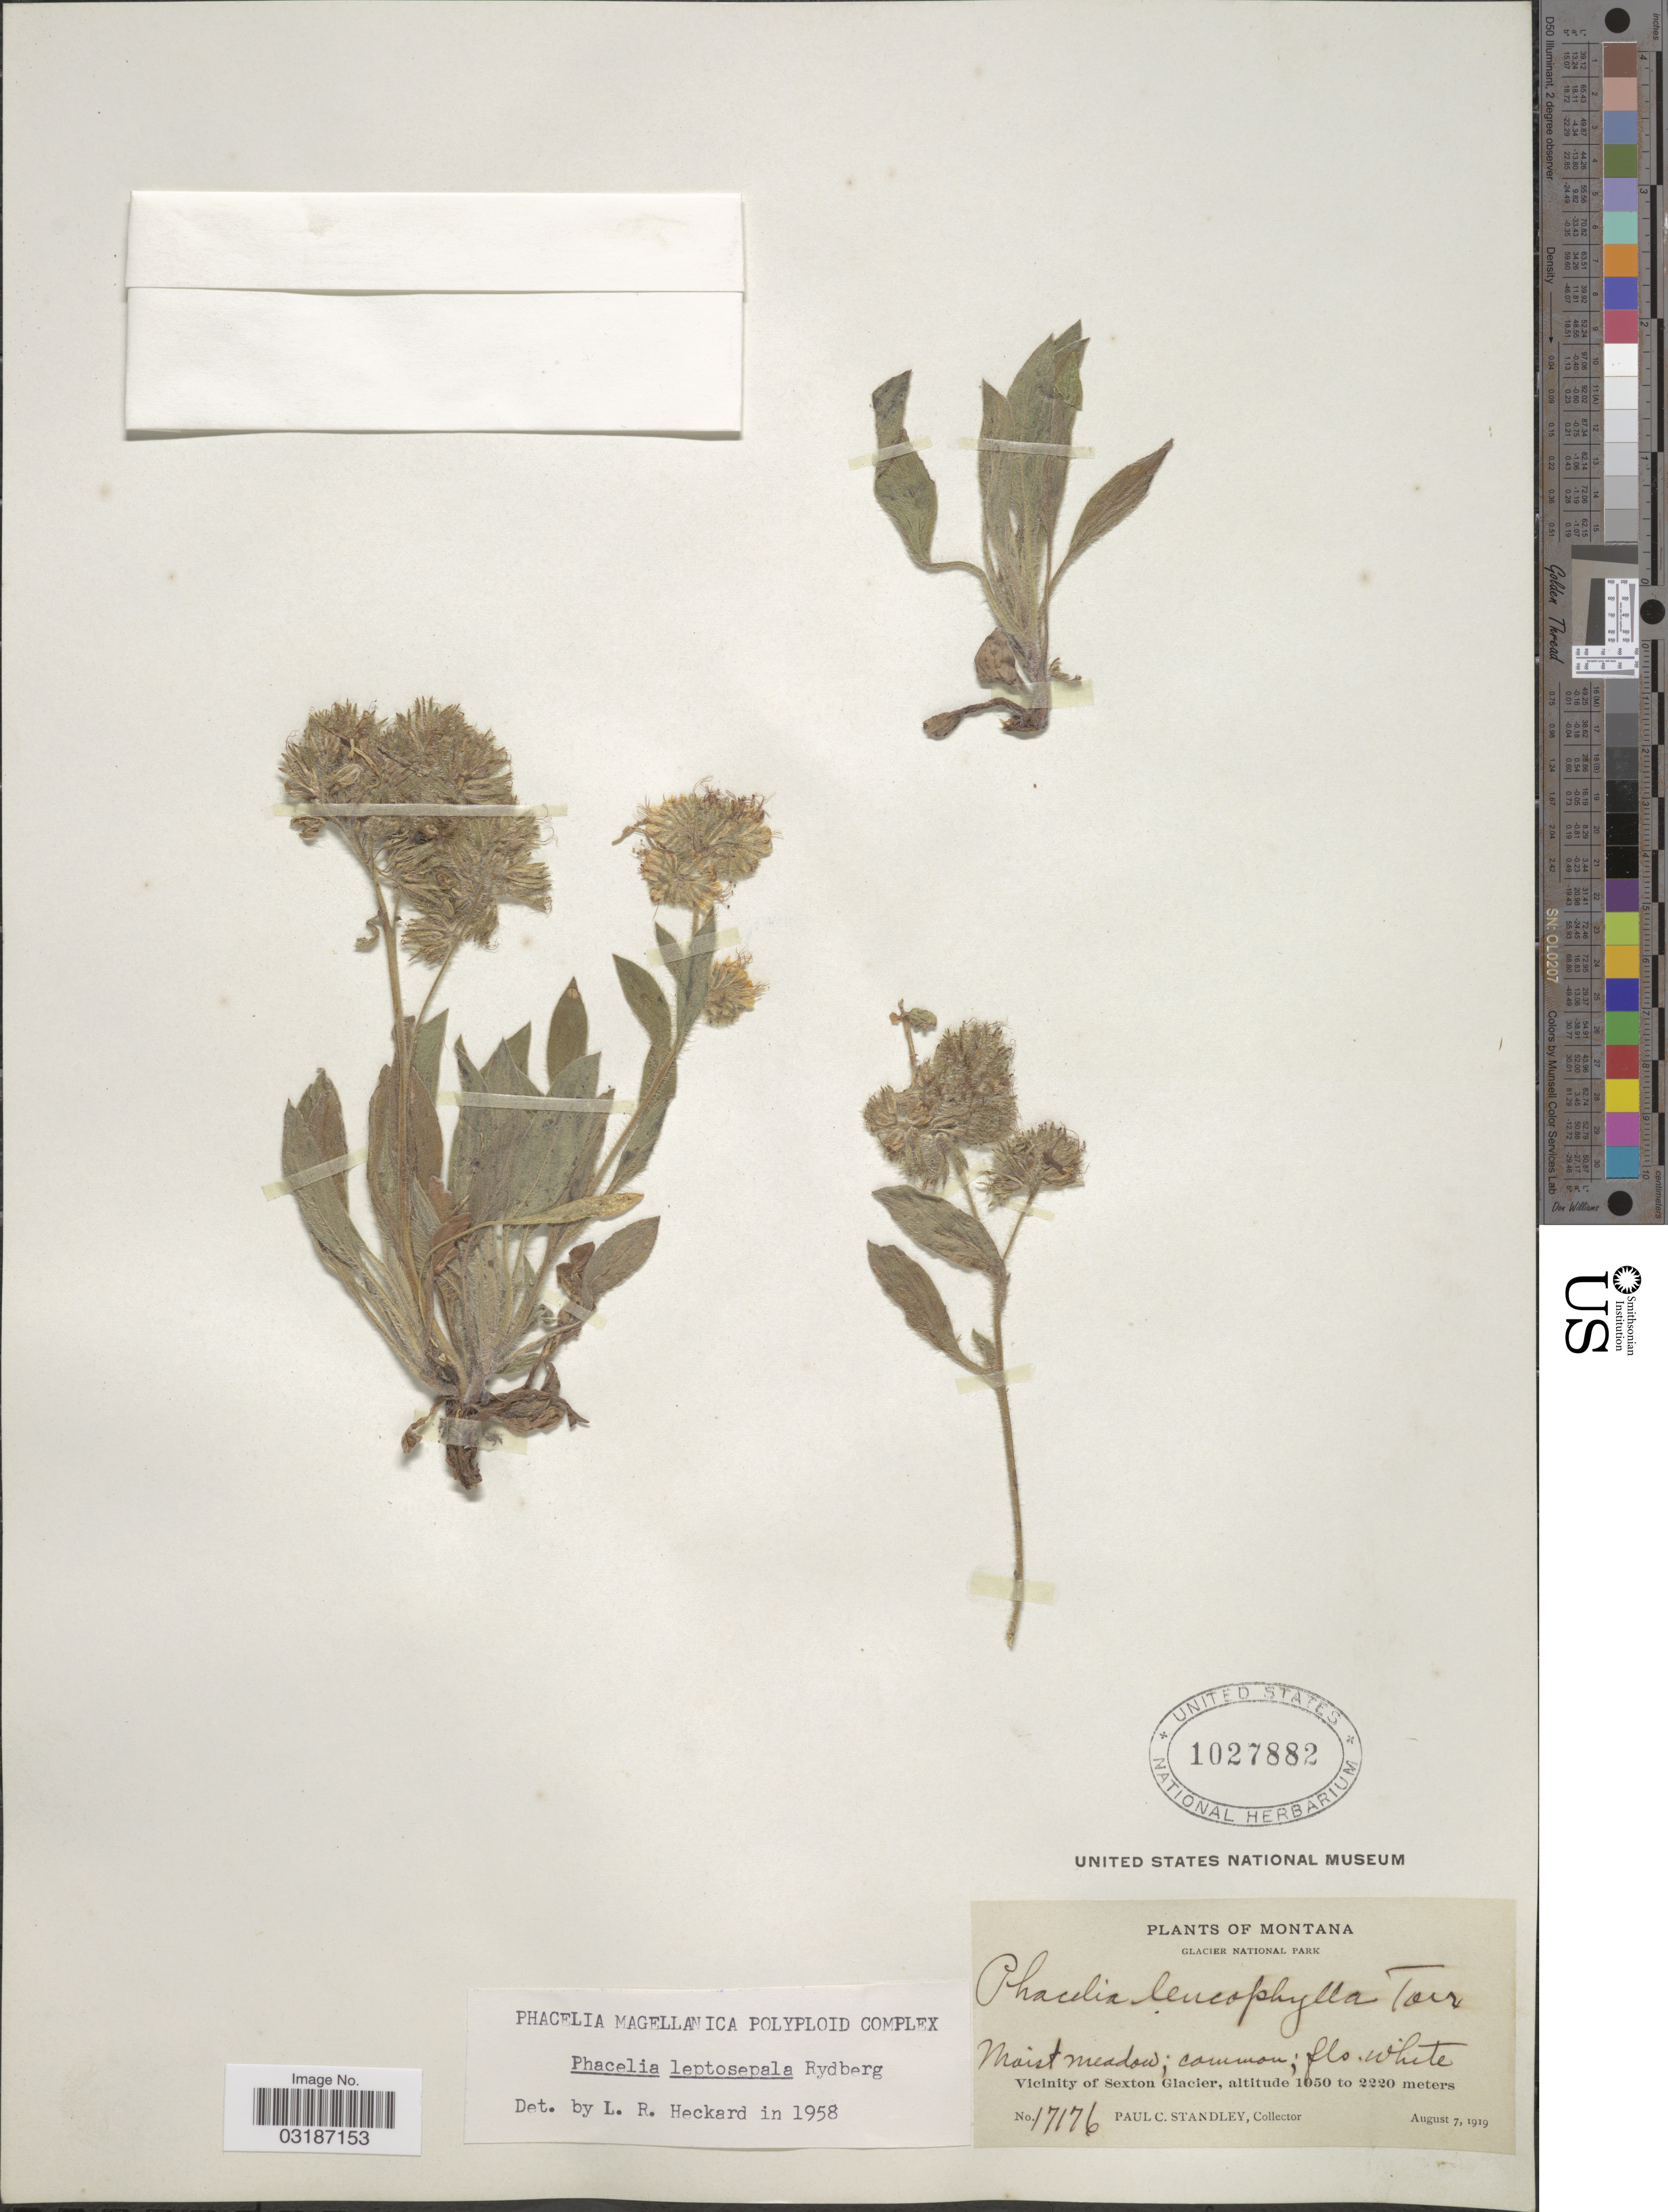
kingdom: Plantae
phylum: Tracheophyta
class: Magnoliopsida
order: Boraginales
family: Hydrophyllaceae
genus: Phacelia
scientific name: Phacelia leptosepala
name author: Rydb.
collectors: P. C. Standley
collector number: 17176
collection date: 1919-08-07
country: United States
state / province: Montana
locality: Glacier National Park. Vicinity of Sexton Glacier.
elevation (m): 1050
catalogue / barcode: US 1027882